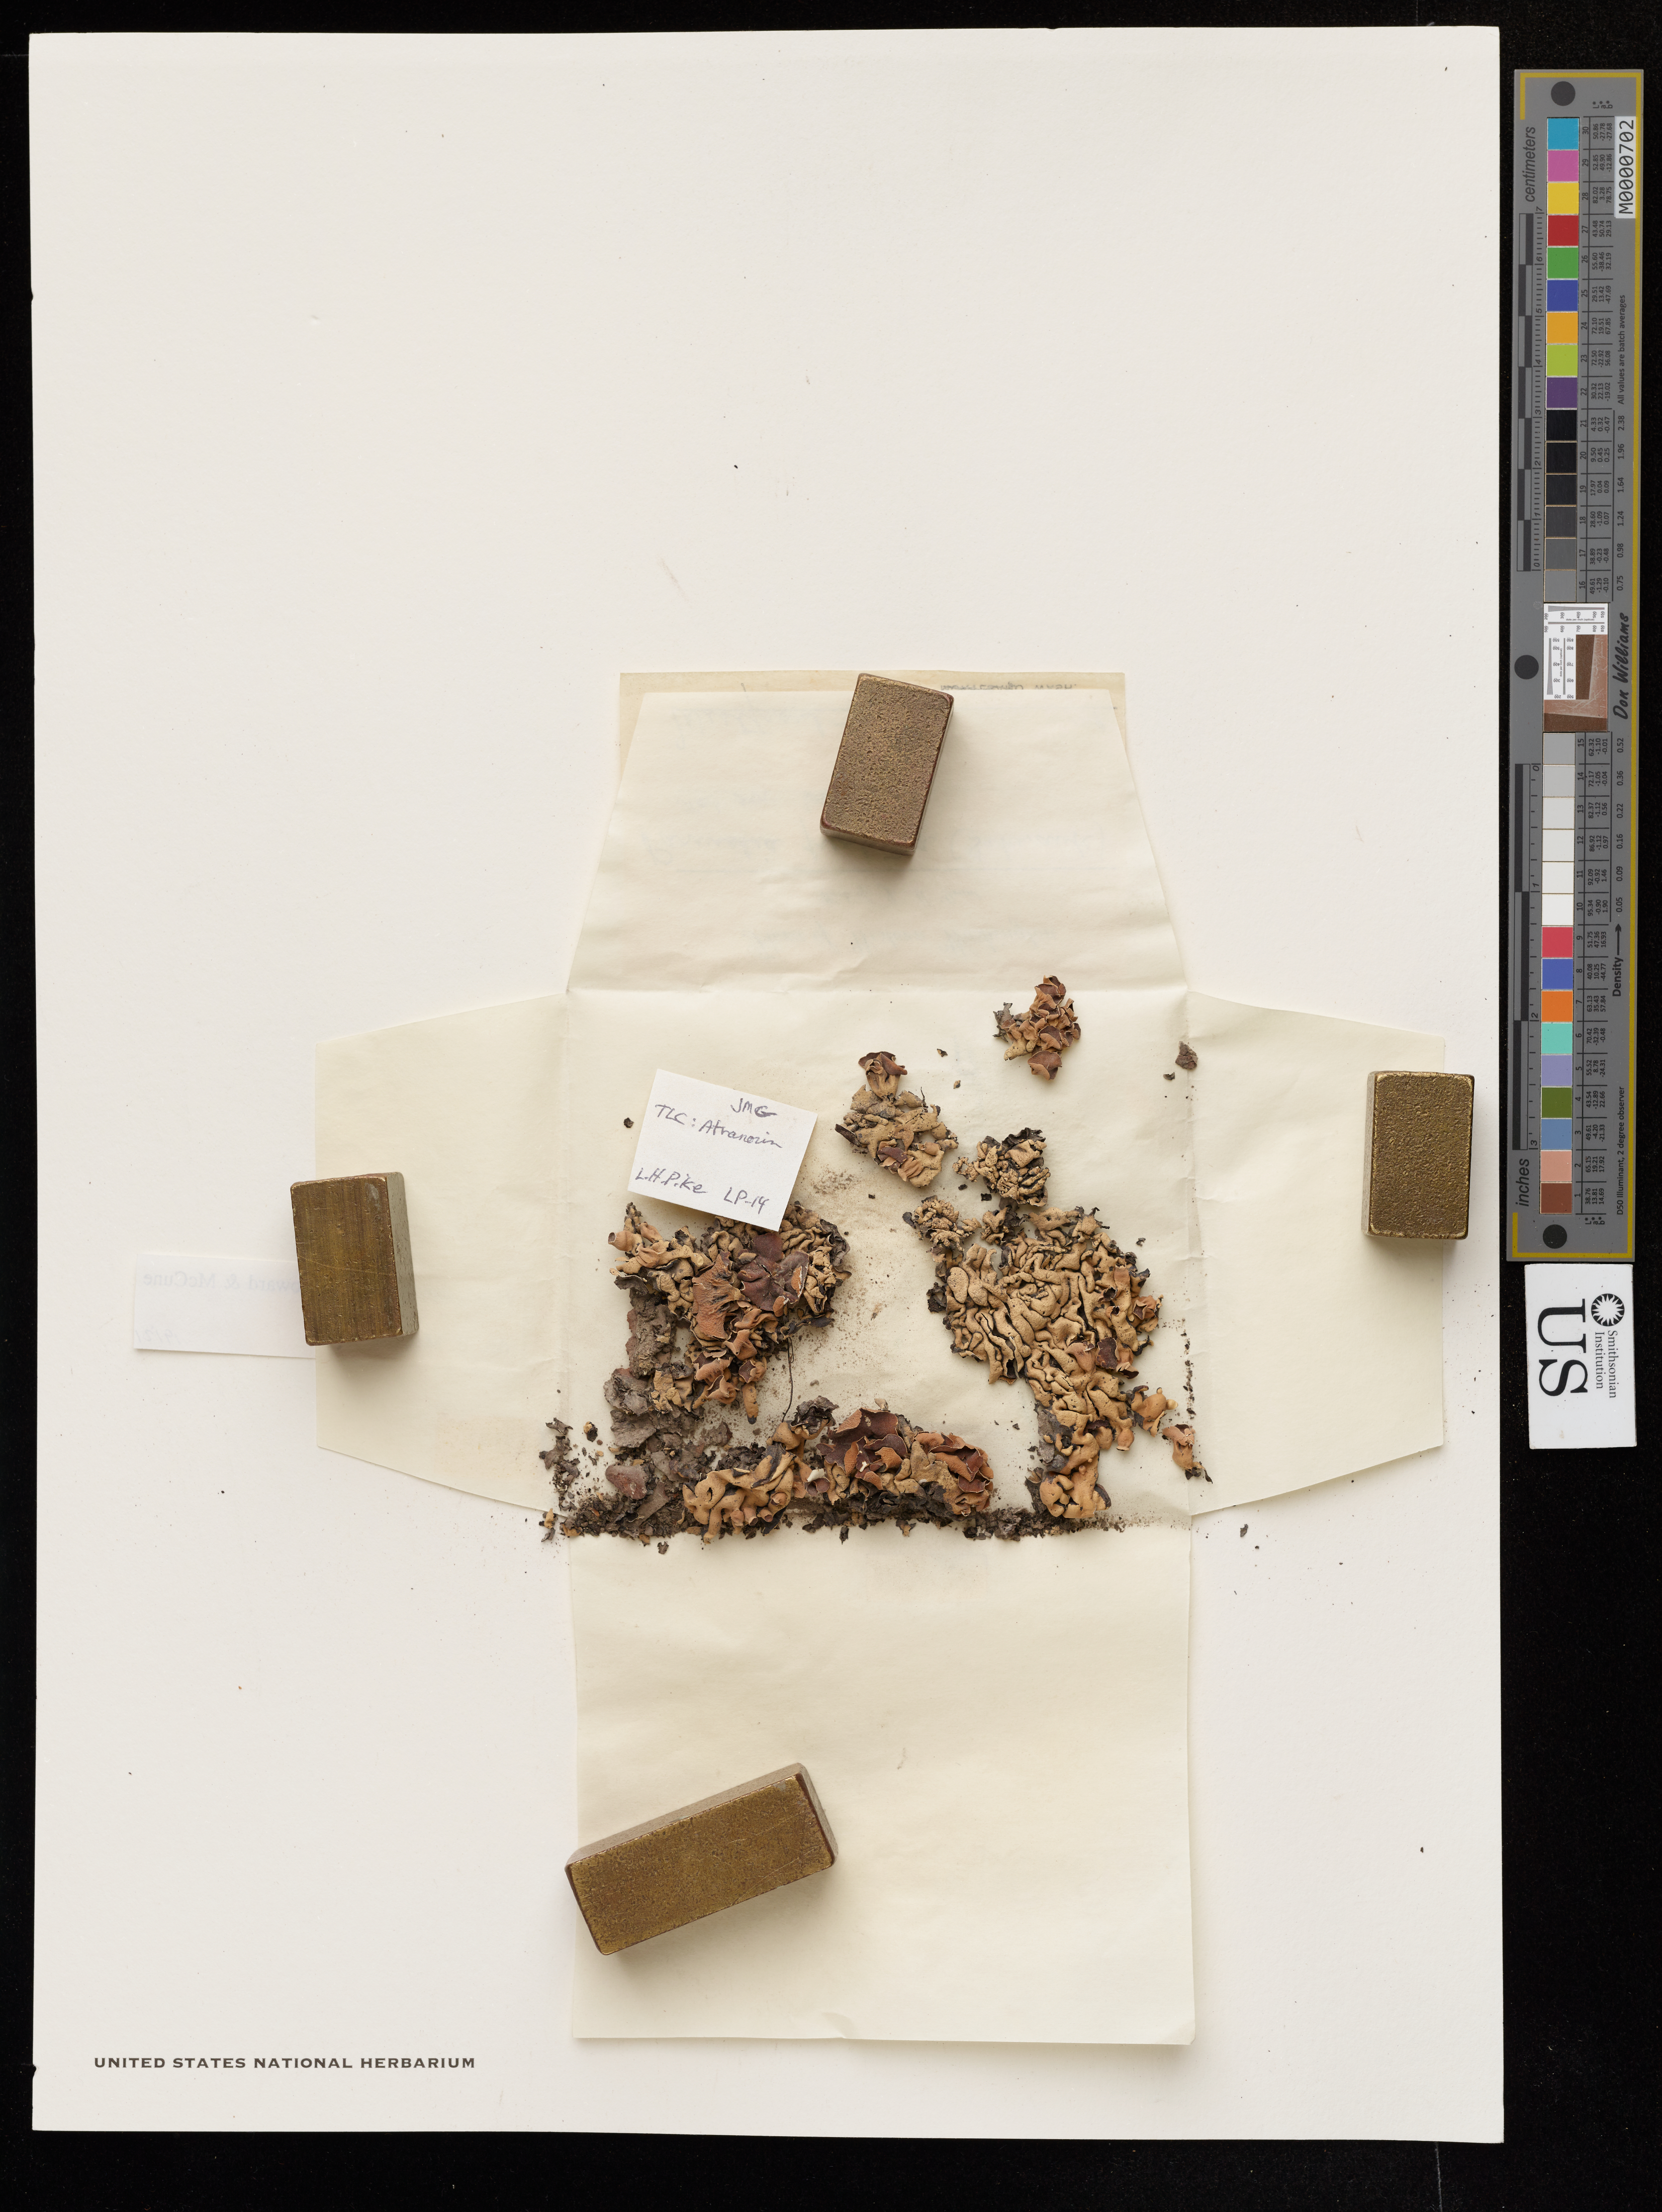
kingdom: Fungi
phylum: Ascomycota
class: Lecanoromycetes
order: Lecanorales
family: Parmeliaceae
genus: Hypogymnia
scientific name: Hypogymnia apinnata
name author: Goward & McCune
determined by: McCune, B.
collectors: J. M. Grant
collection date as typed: Jun 1919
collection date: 1919-06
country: United States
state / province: Washington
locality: Westfrael